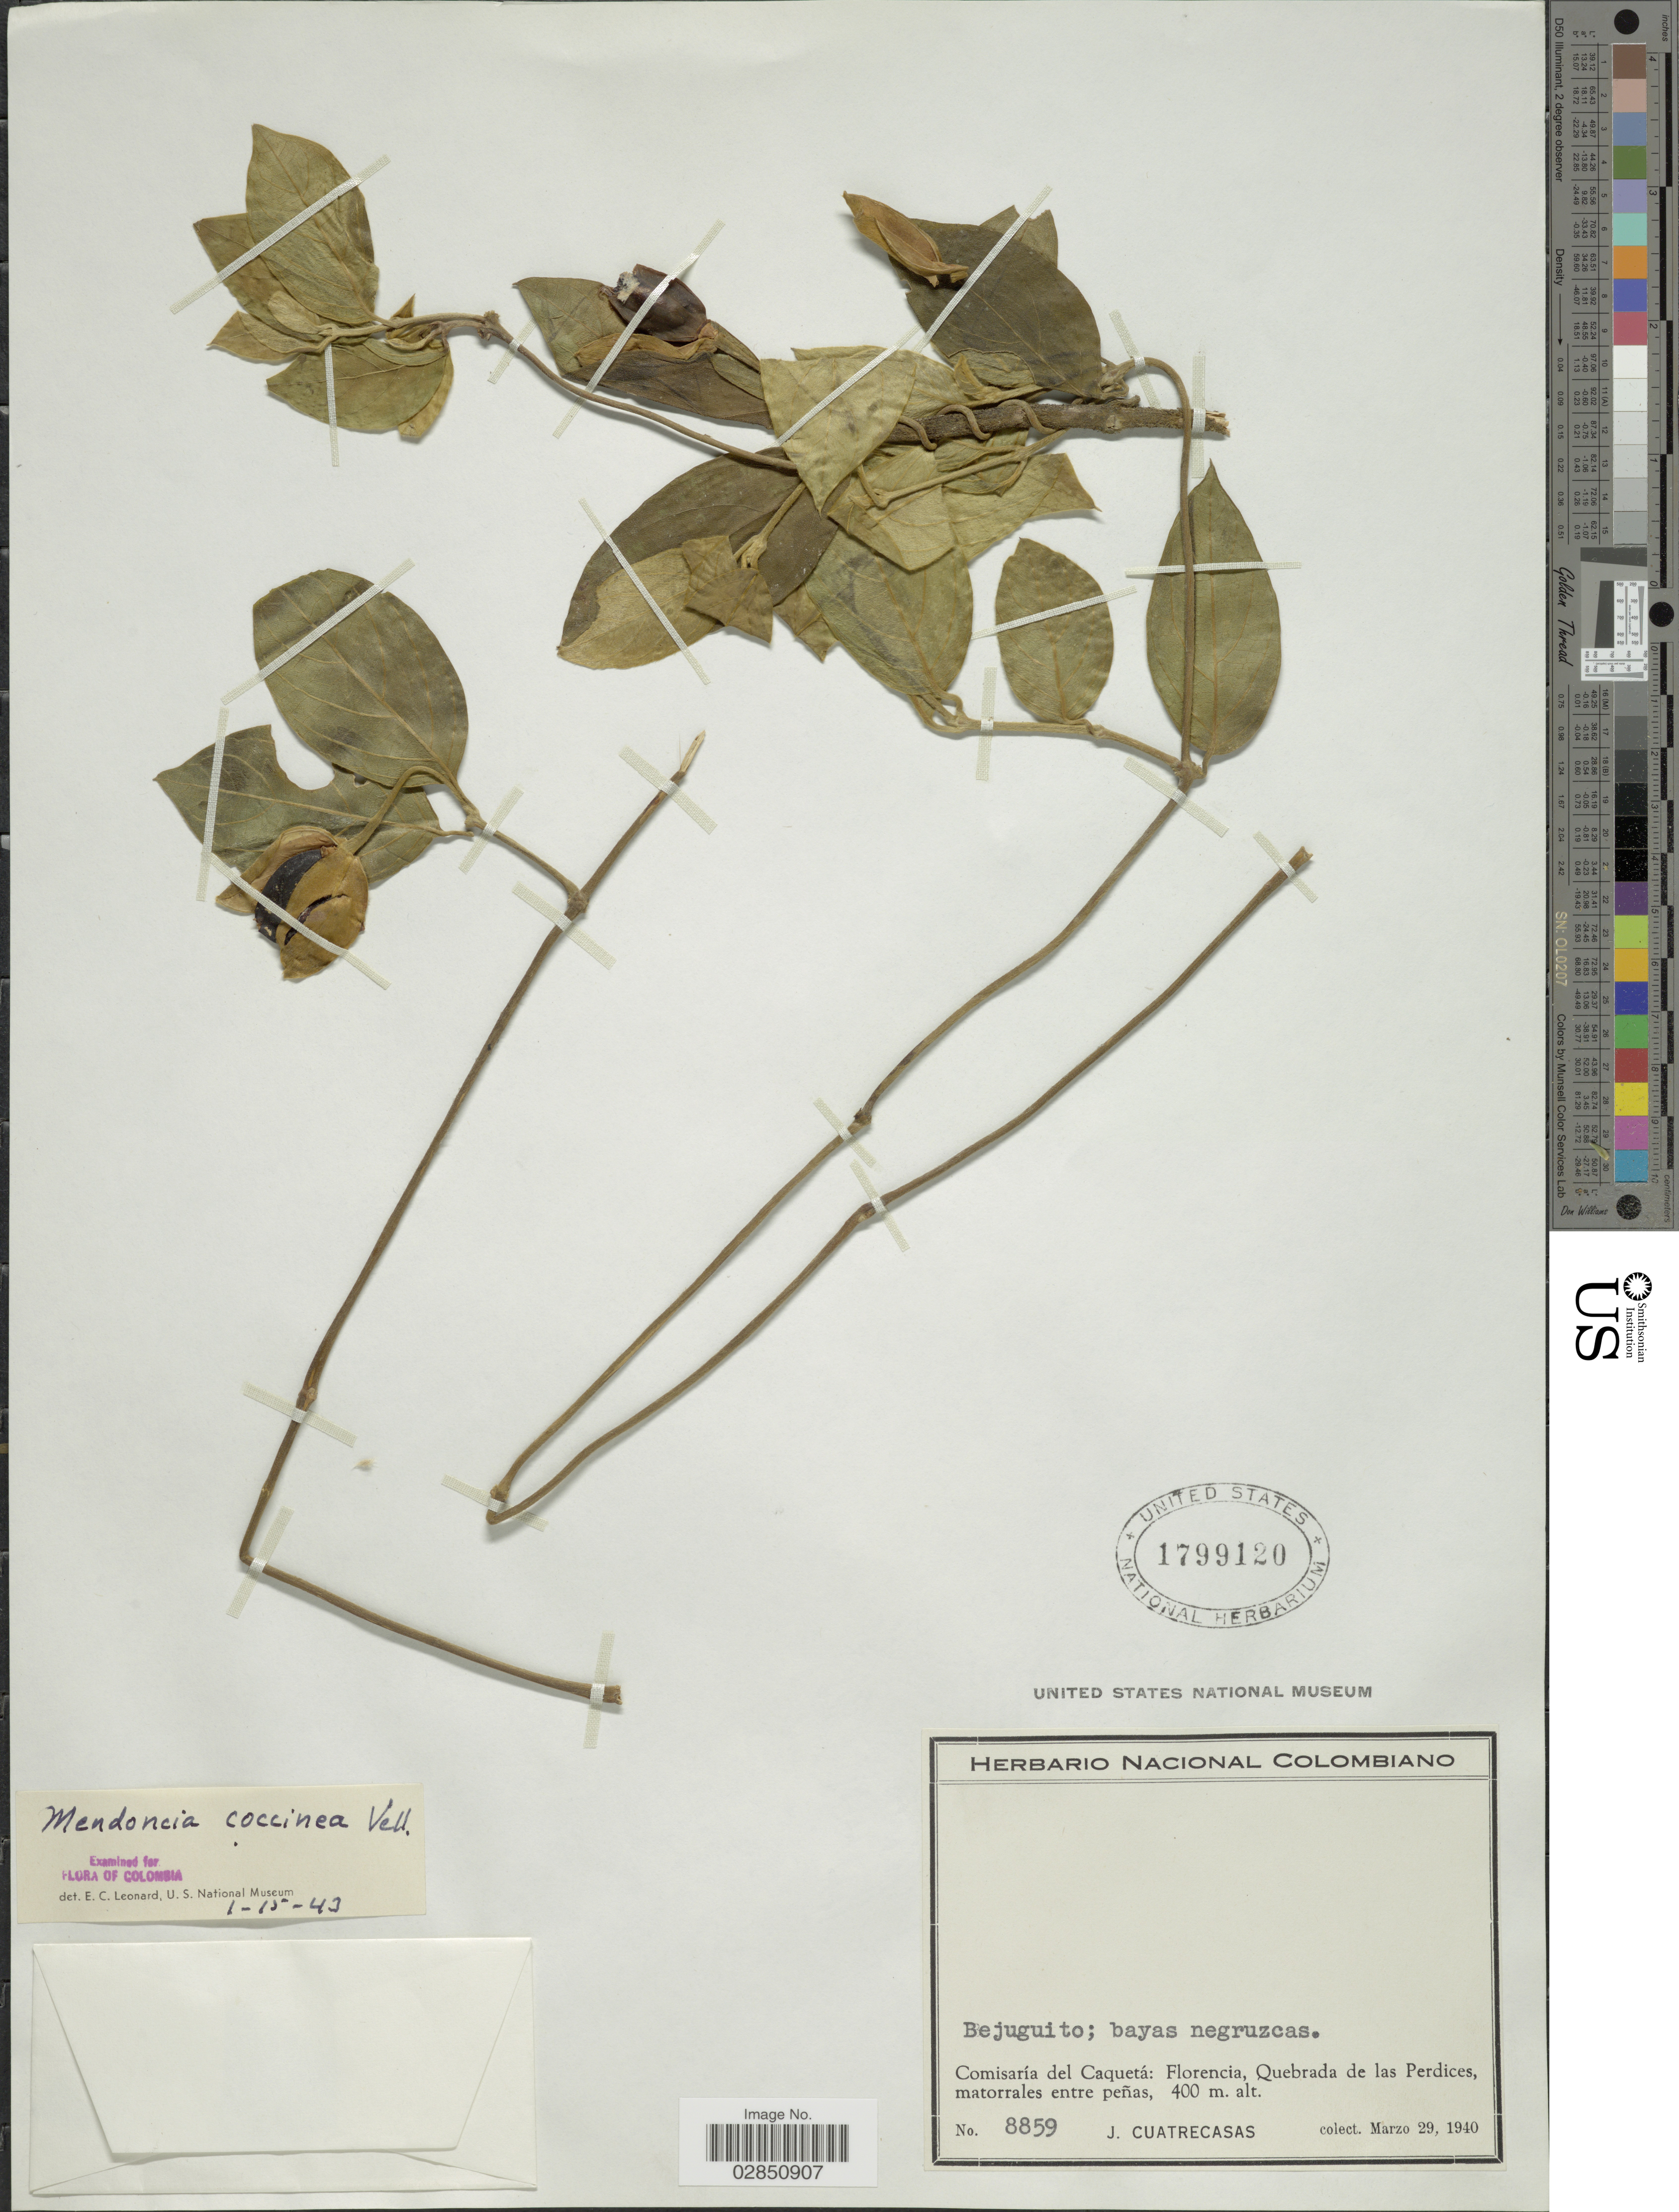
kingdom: Plantae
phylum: Tracheophyta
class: Magnoliopsida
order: Lamiales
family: Acanthaceae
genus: Mendoncia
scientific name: Mendoncia coccinea var. elliptica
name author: Turrill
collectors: J. Cuatrecasas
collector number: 8859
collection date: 1940-03-29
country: Colombia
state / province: Caquetá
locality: Comisaría del Caquetá: Florencia, Quebrada de las Perdices, matorrales entre peñas.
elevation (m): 400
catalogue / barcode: US 1799120